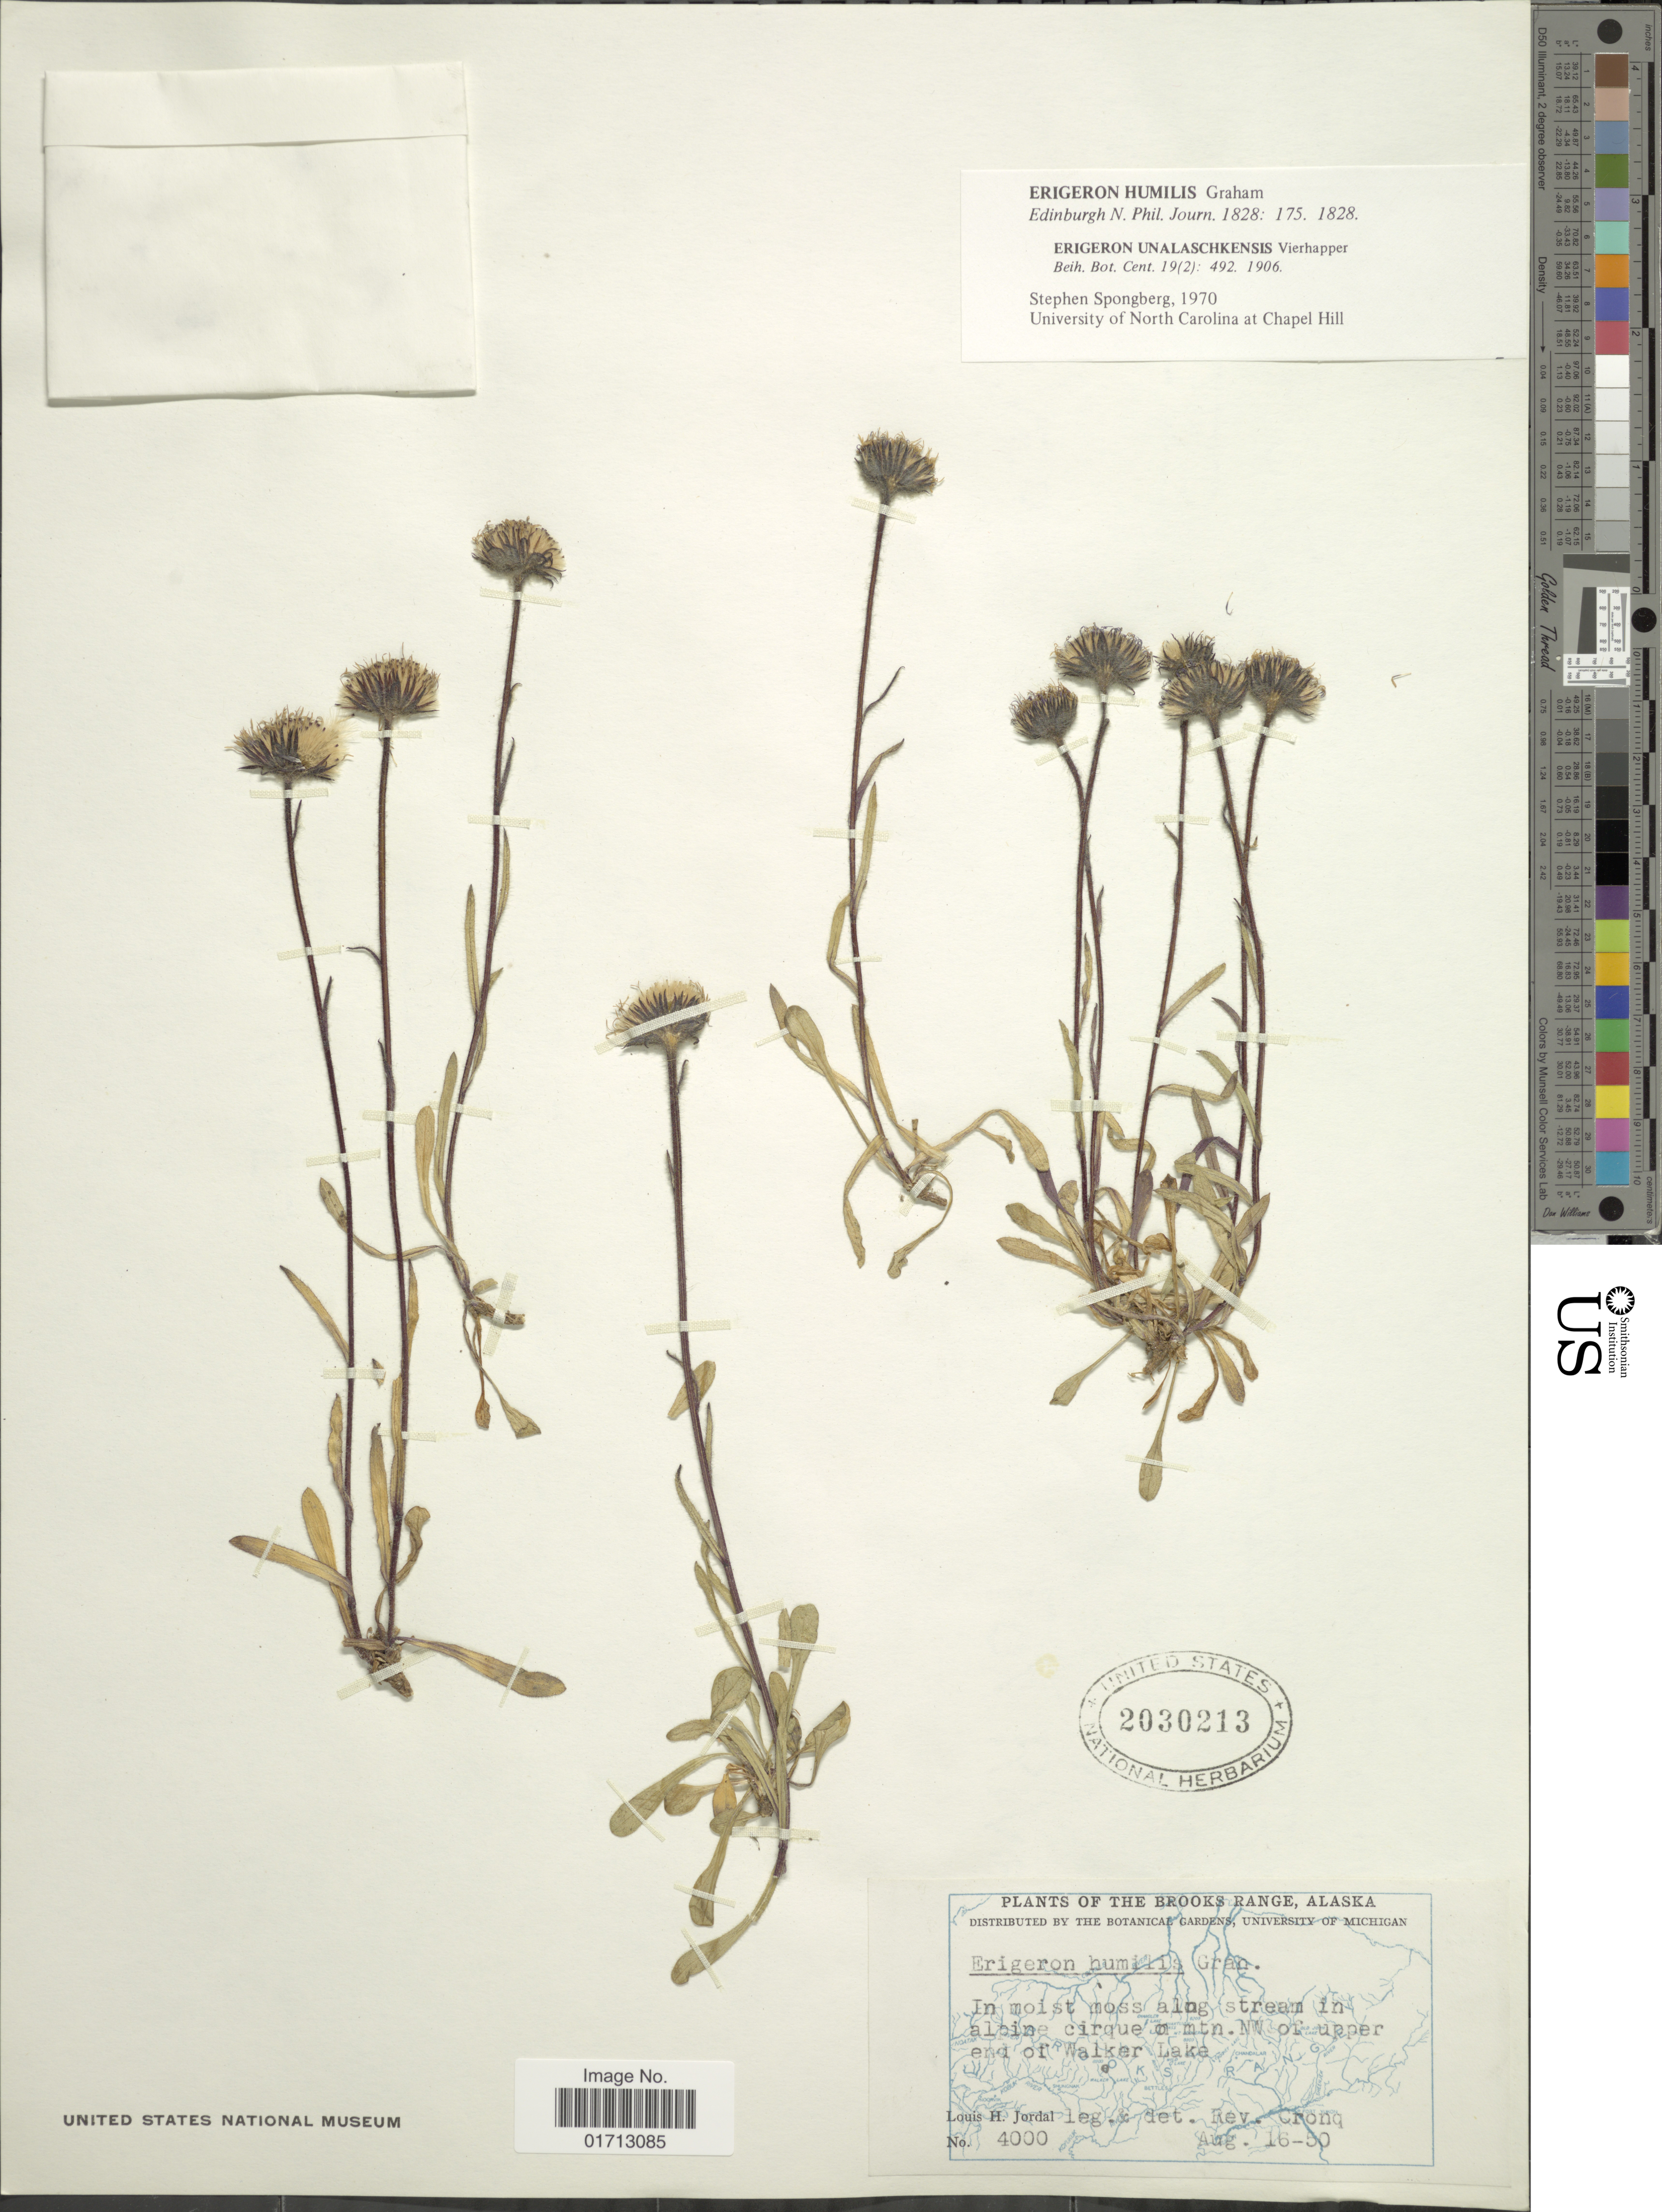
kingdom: Plantae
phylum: Tracheophyta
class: Magnoliopsida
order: Asterales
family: Asteraceae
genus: Erigeron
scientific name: Erigeron humilis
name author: Graham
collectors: L. Jordal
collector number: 4000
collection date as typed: Transcribed d/m/y: 16/8/50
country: United States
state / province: Alaska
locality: The Brooks Range, in a;pine cirque mtn. NW of upper end of Walker Lake.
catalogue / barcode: US 2030213